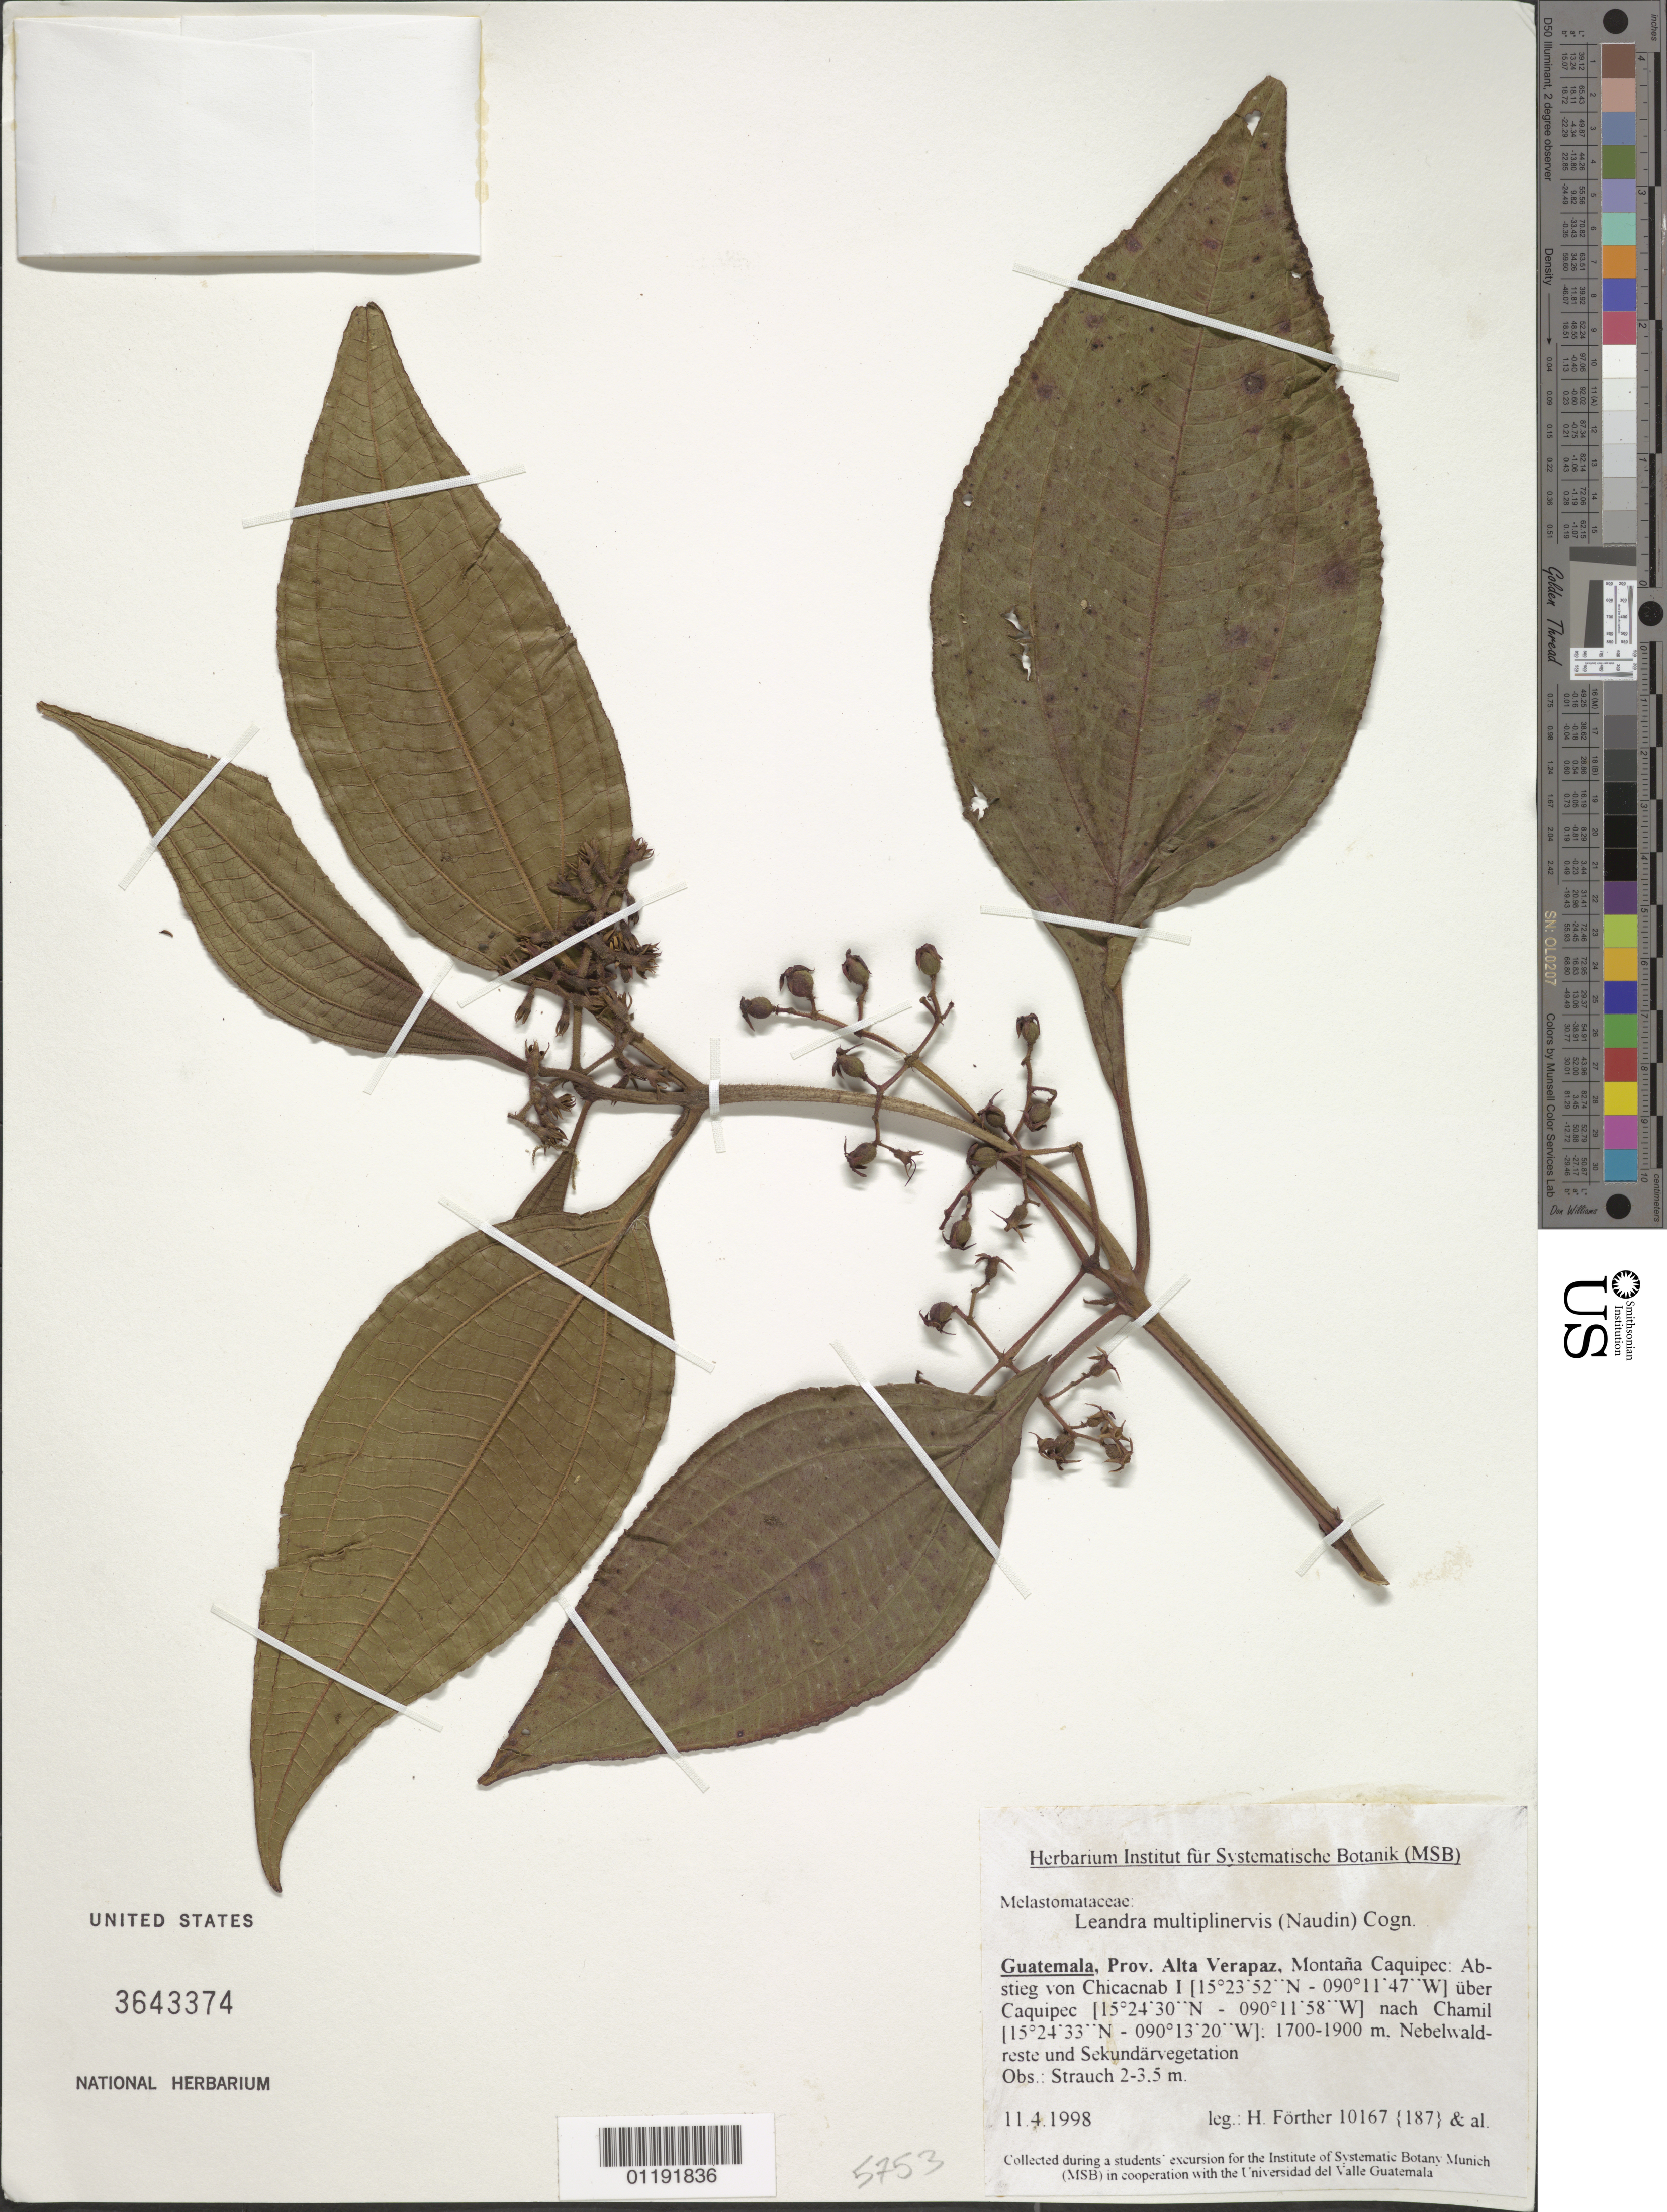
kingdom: Plantae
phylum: Tracheophyta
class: Magnoliopsida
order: Myrtales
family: Melastomataceae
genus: Leandra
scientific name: Leandra multiplinervis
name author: (Naudin) Cogn.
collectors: H. Fôrther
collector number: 10167 {187}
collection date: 1998-04-11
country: Guatemala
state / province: Alta Verapaz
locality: Montana Caquipec, Chicacnab, near Chamil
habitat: Cloud forest remnants with secondary vegetation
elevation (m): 1700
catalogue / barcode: US 3643374